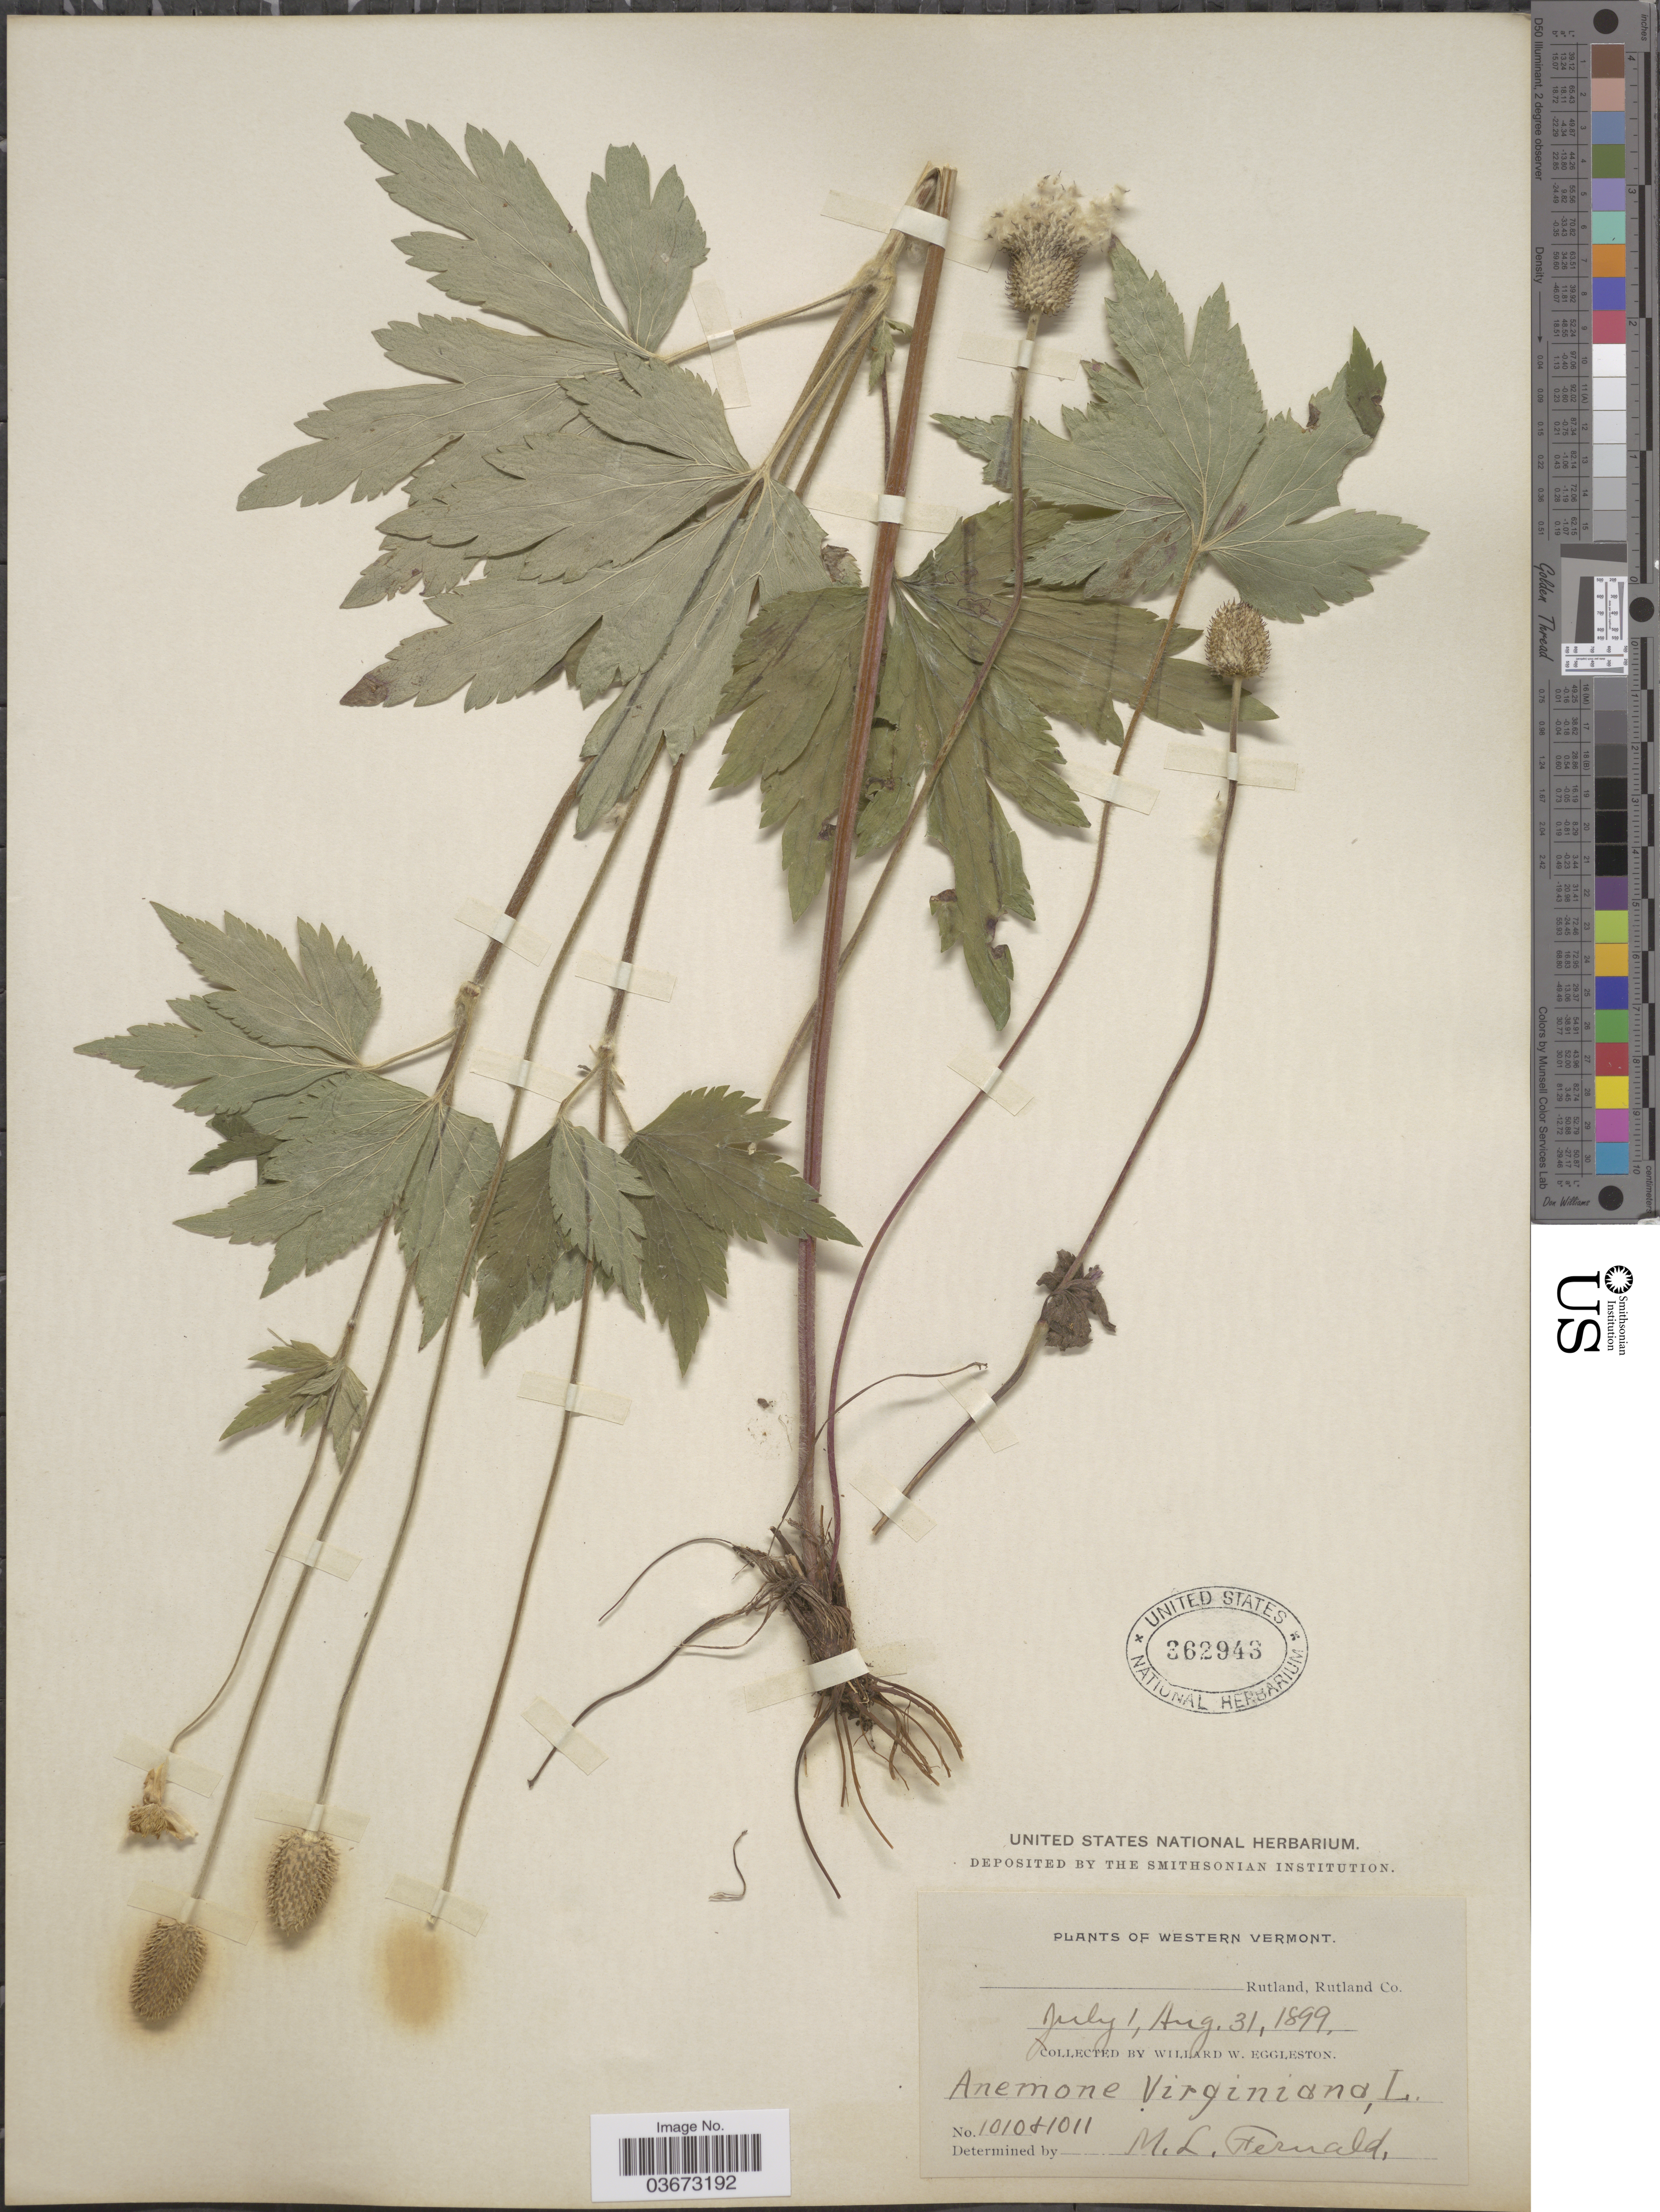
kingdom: Plantae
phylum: Tracheophyta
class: Magnoliopsida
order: Ranunculales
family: Ranunculaceae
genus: Anemone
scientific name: Anemone virginiana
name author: L.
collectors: W. W. Eggleston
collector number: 1010/1011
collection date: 1899-08-31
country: United States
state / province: Vermont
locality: Western Vermont. Rutland, Rutland Co.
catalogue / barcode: US 362943